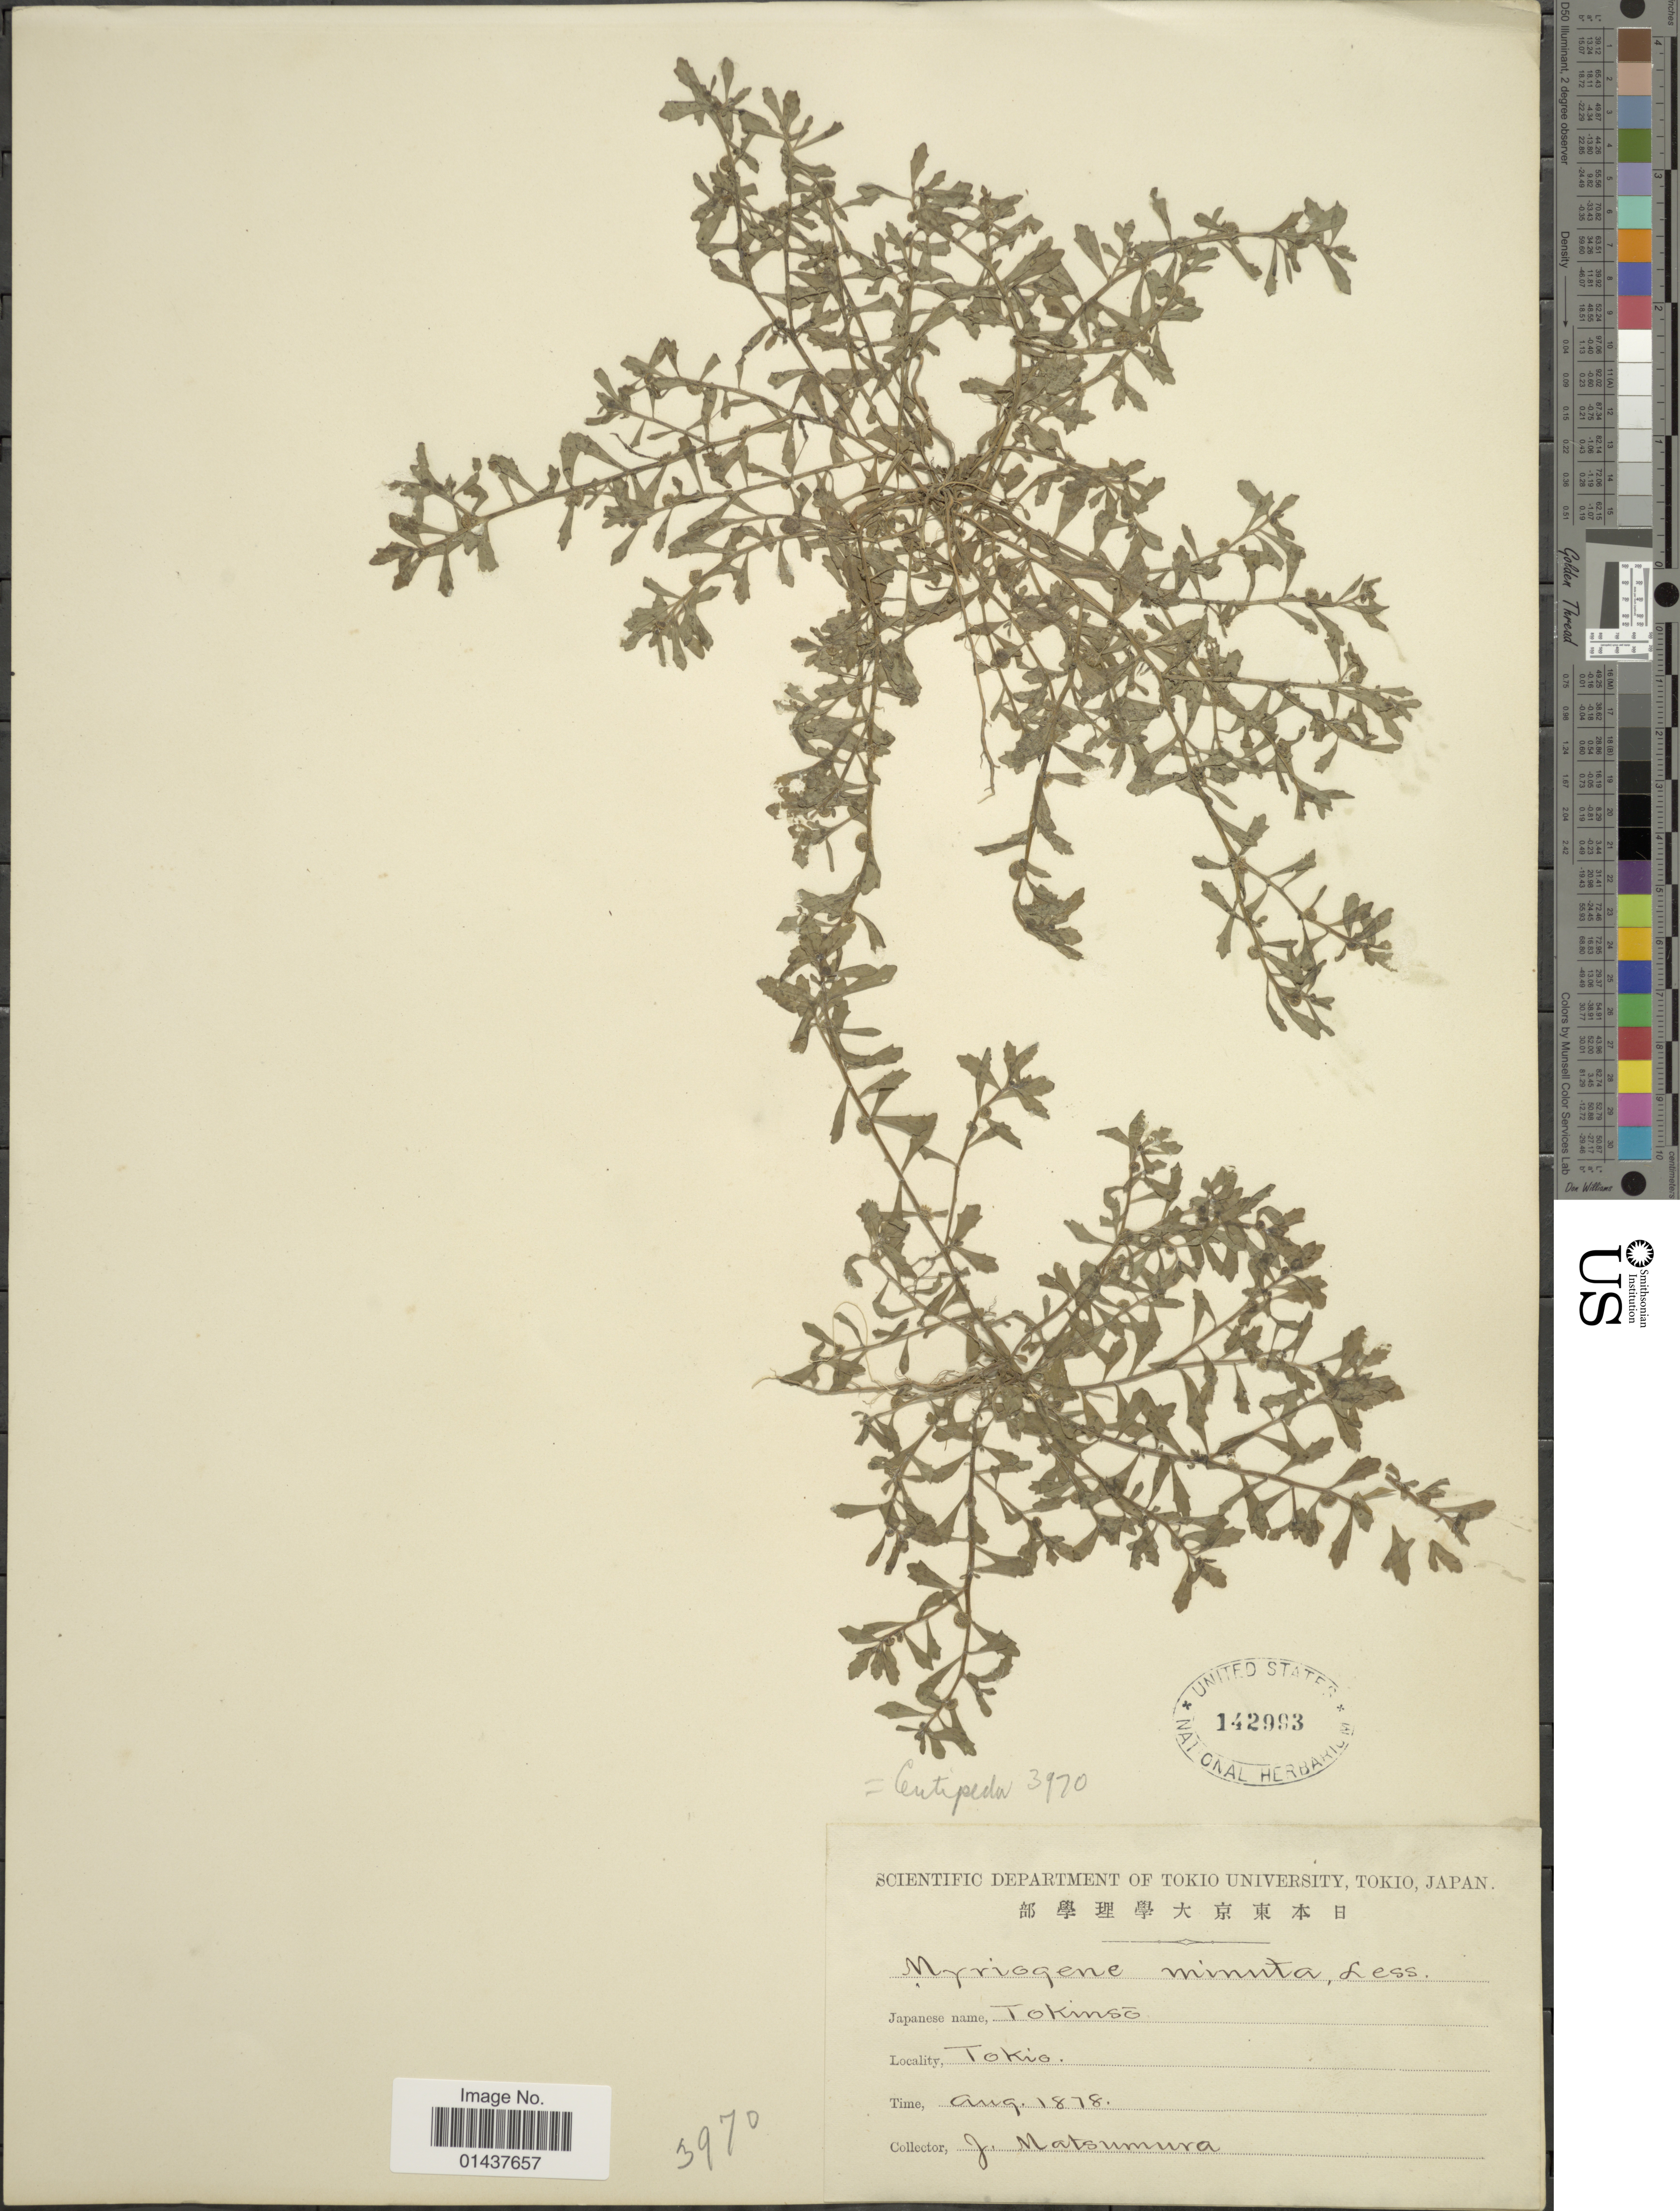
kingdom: Plantae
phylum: Tracheophyta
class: Magnoliopsida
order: Asterales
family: Asteraceae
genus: Centipeda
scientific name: Centipeda minima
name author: (L.) A. Braun & Asch.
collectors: J. Matsumura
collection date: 1878-08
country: Japan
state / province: Tokyo, Federal City of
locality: Tokinso, Tokio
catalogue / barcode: US 142993